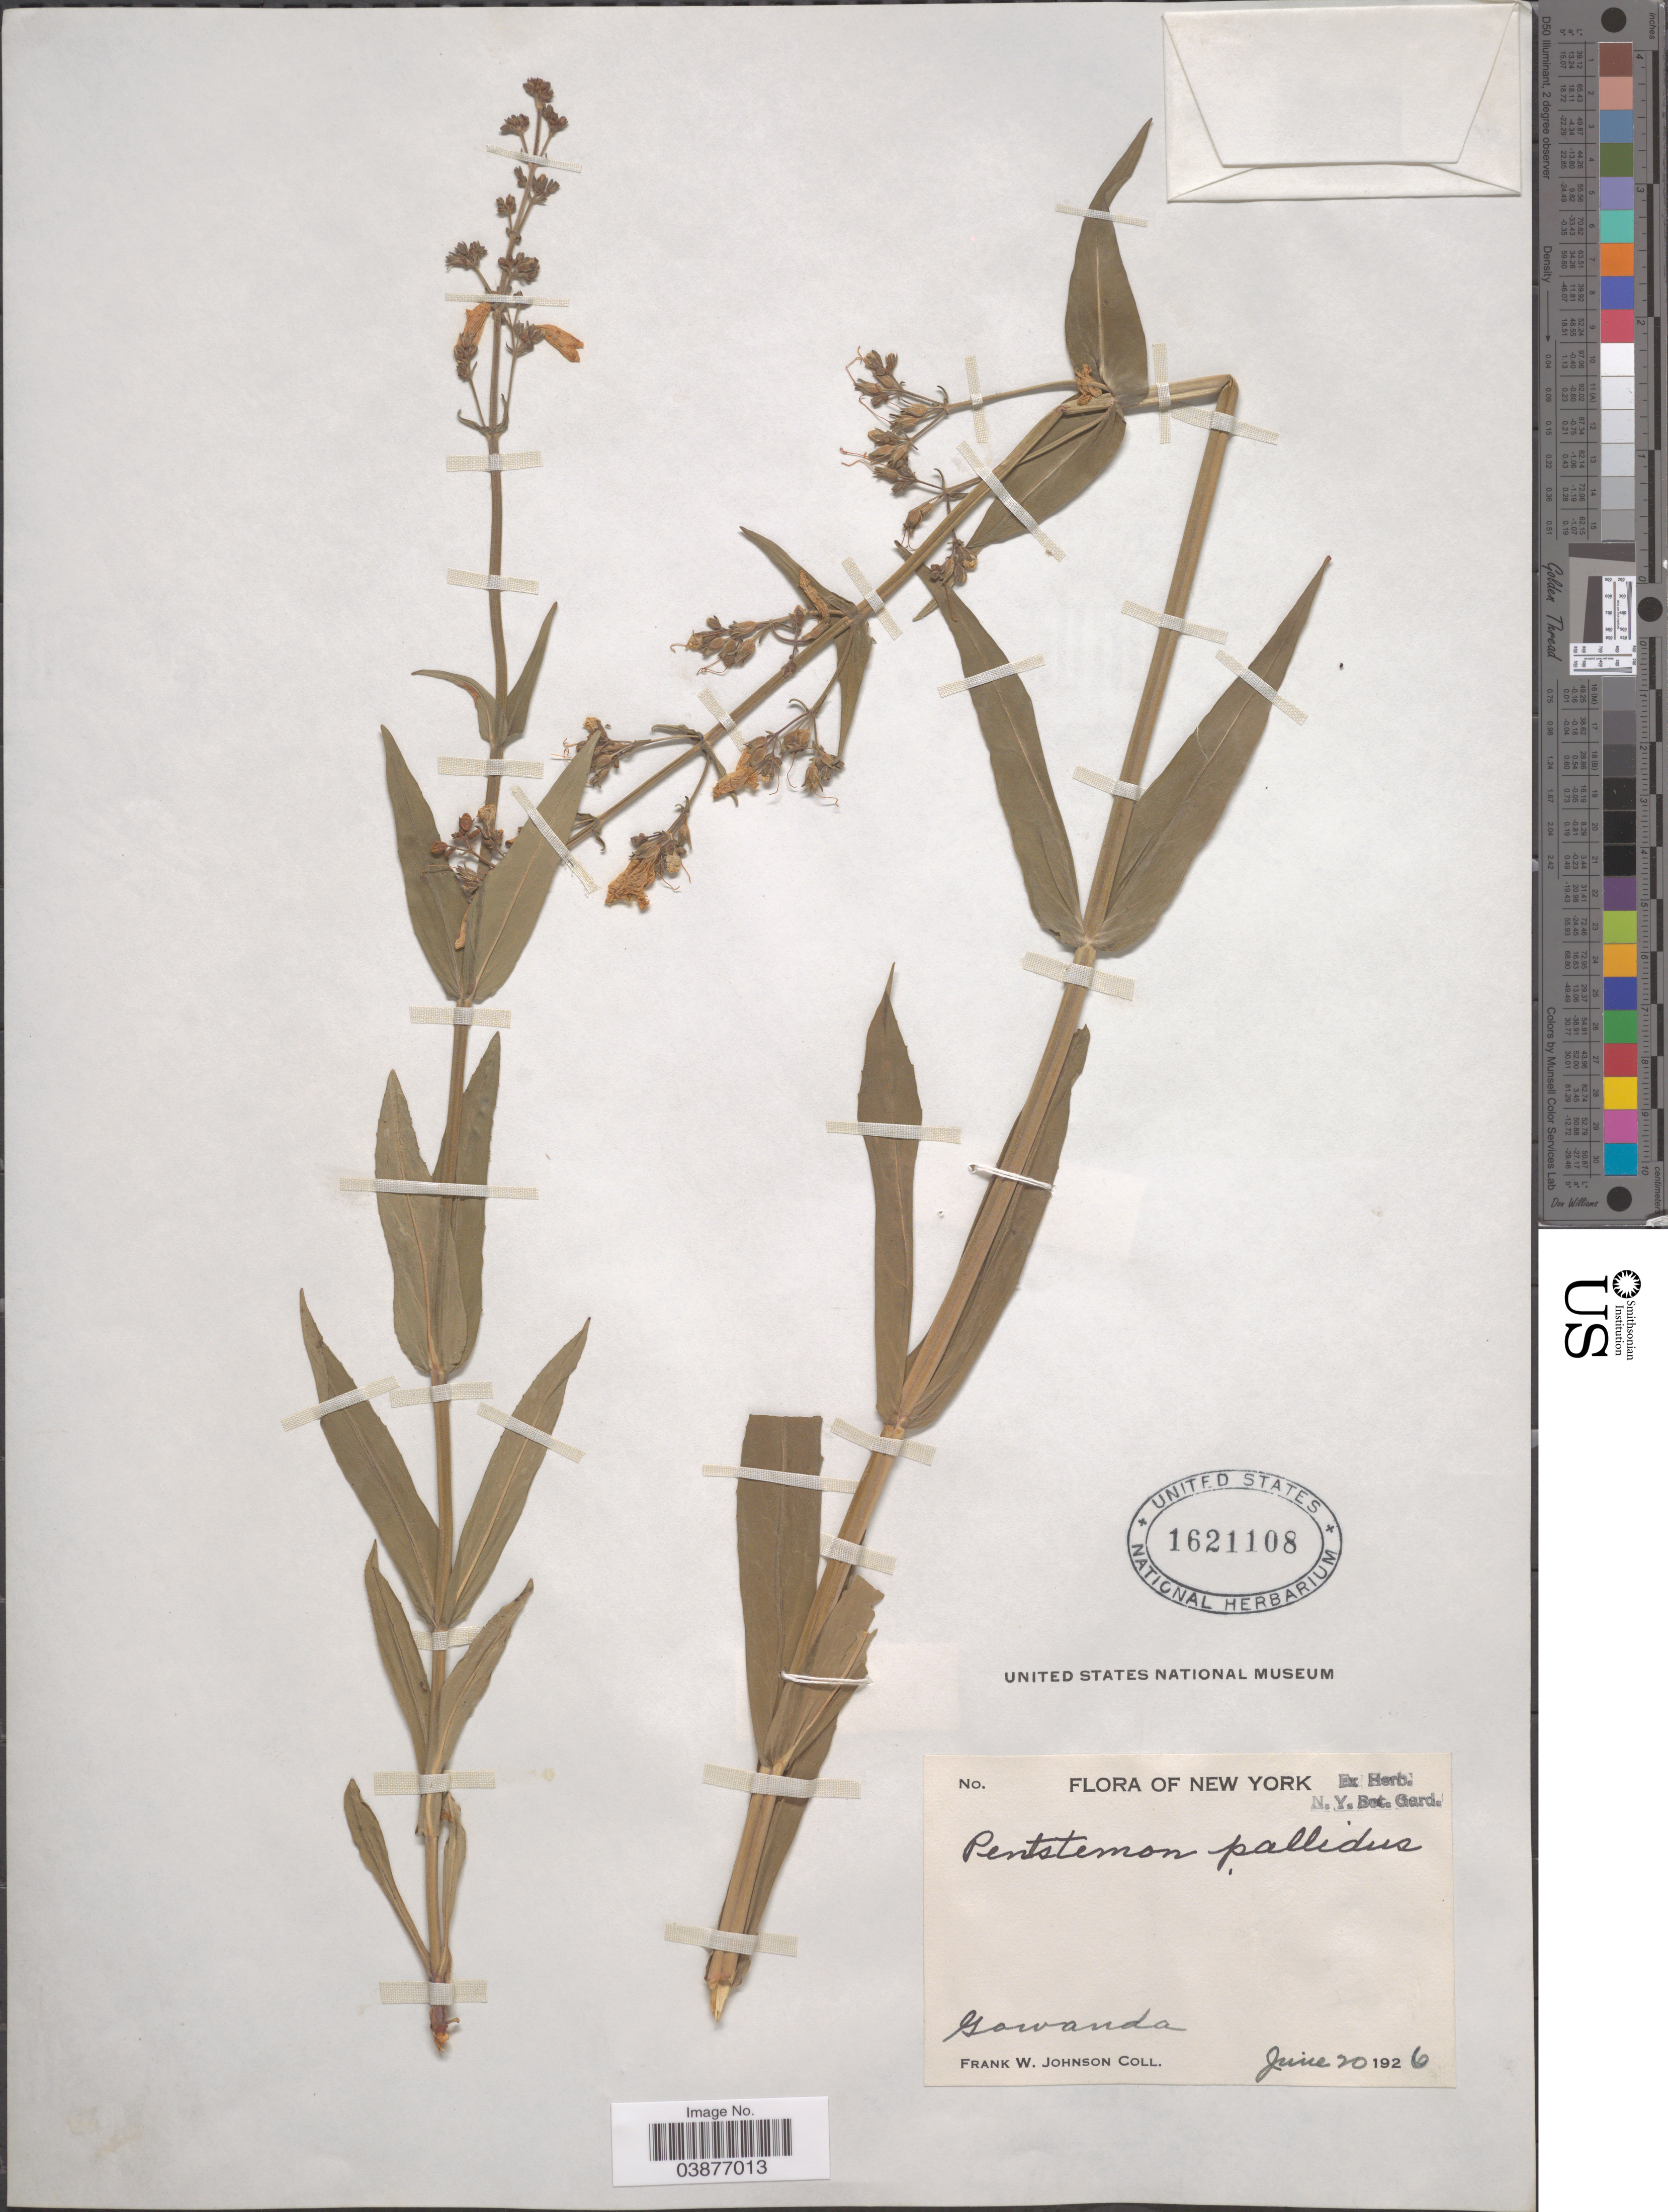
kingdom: Plantae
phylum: Tracheophyta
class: Magnoliopsida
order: Lamiales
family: Plantaginaceae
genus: Penstemon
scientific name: Penstemon pallidus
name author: Small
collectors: F. W. Johnson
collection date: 1926-06-20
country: United States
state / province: New York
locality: Gowanda.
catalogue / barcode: US 1621108